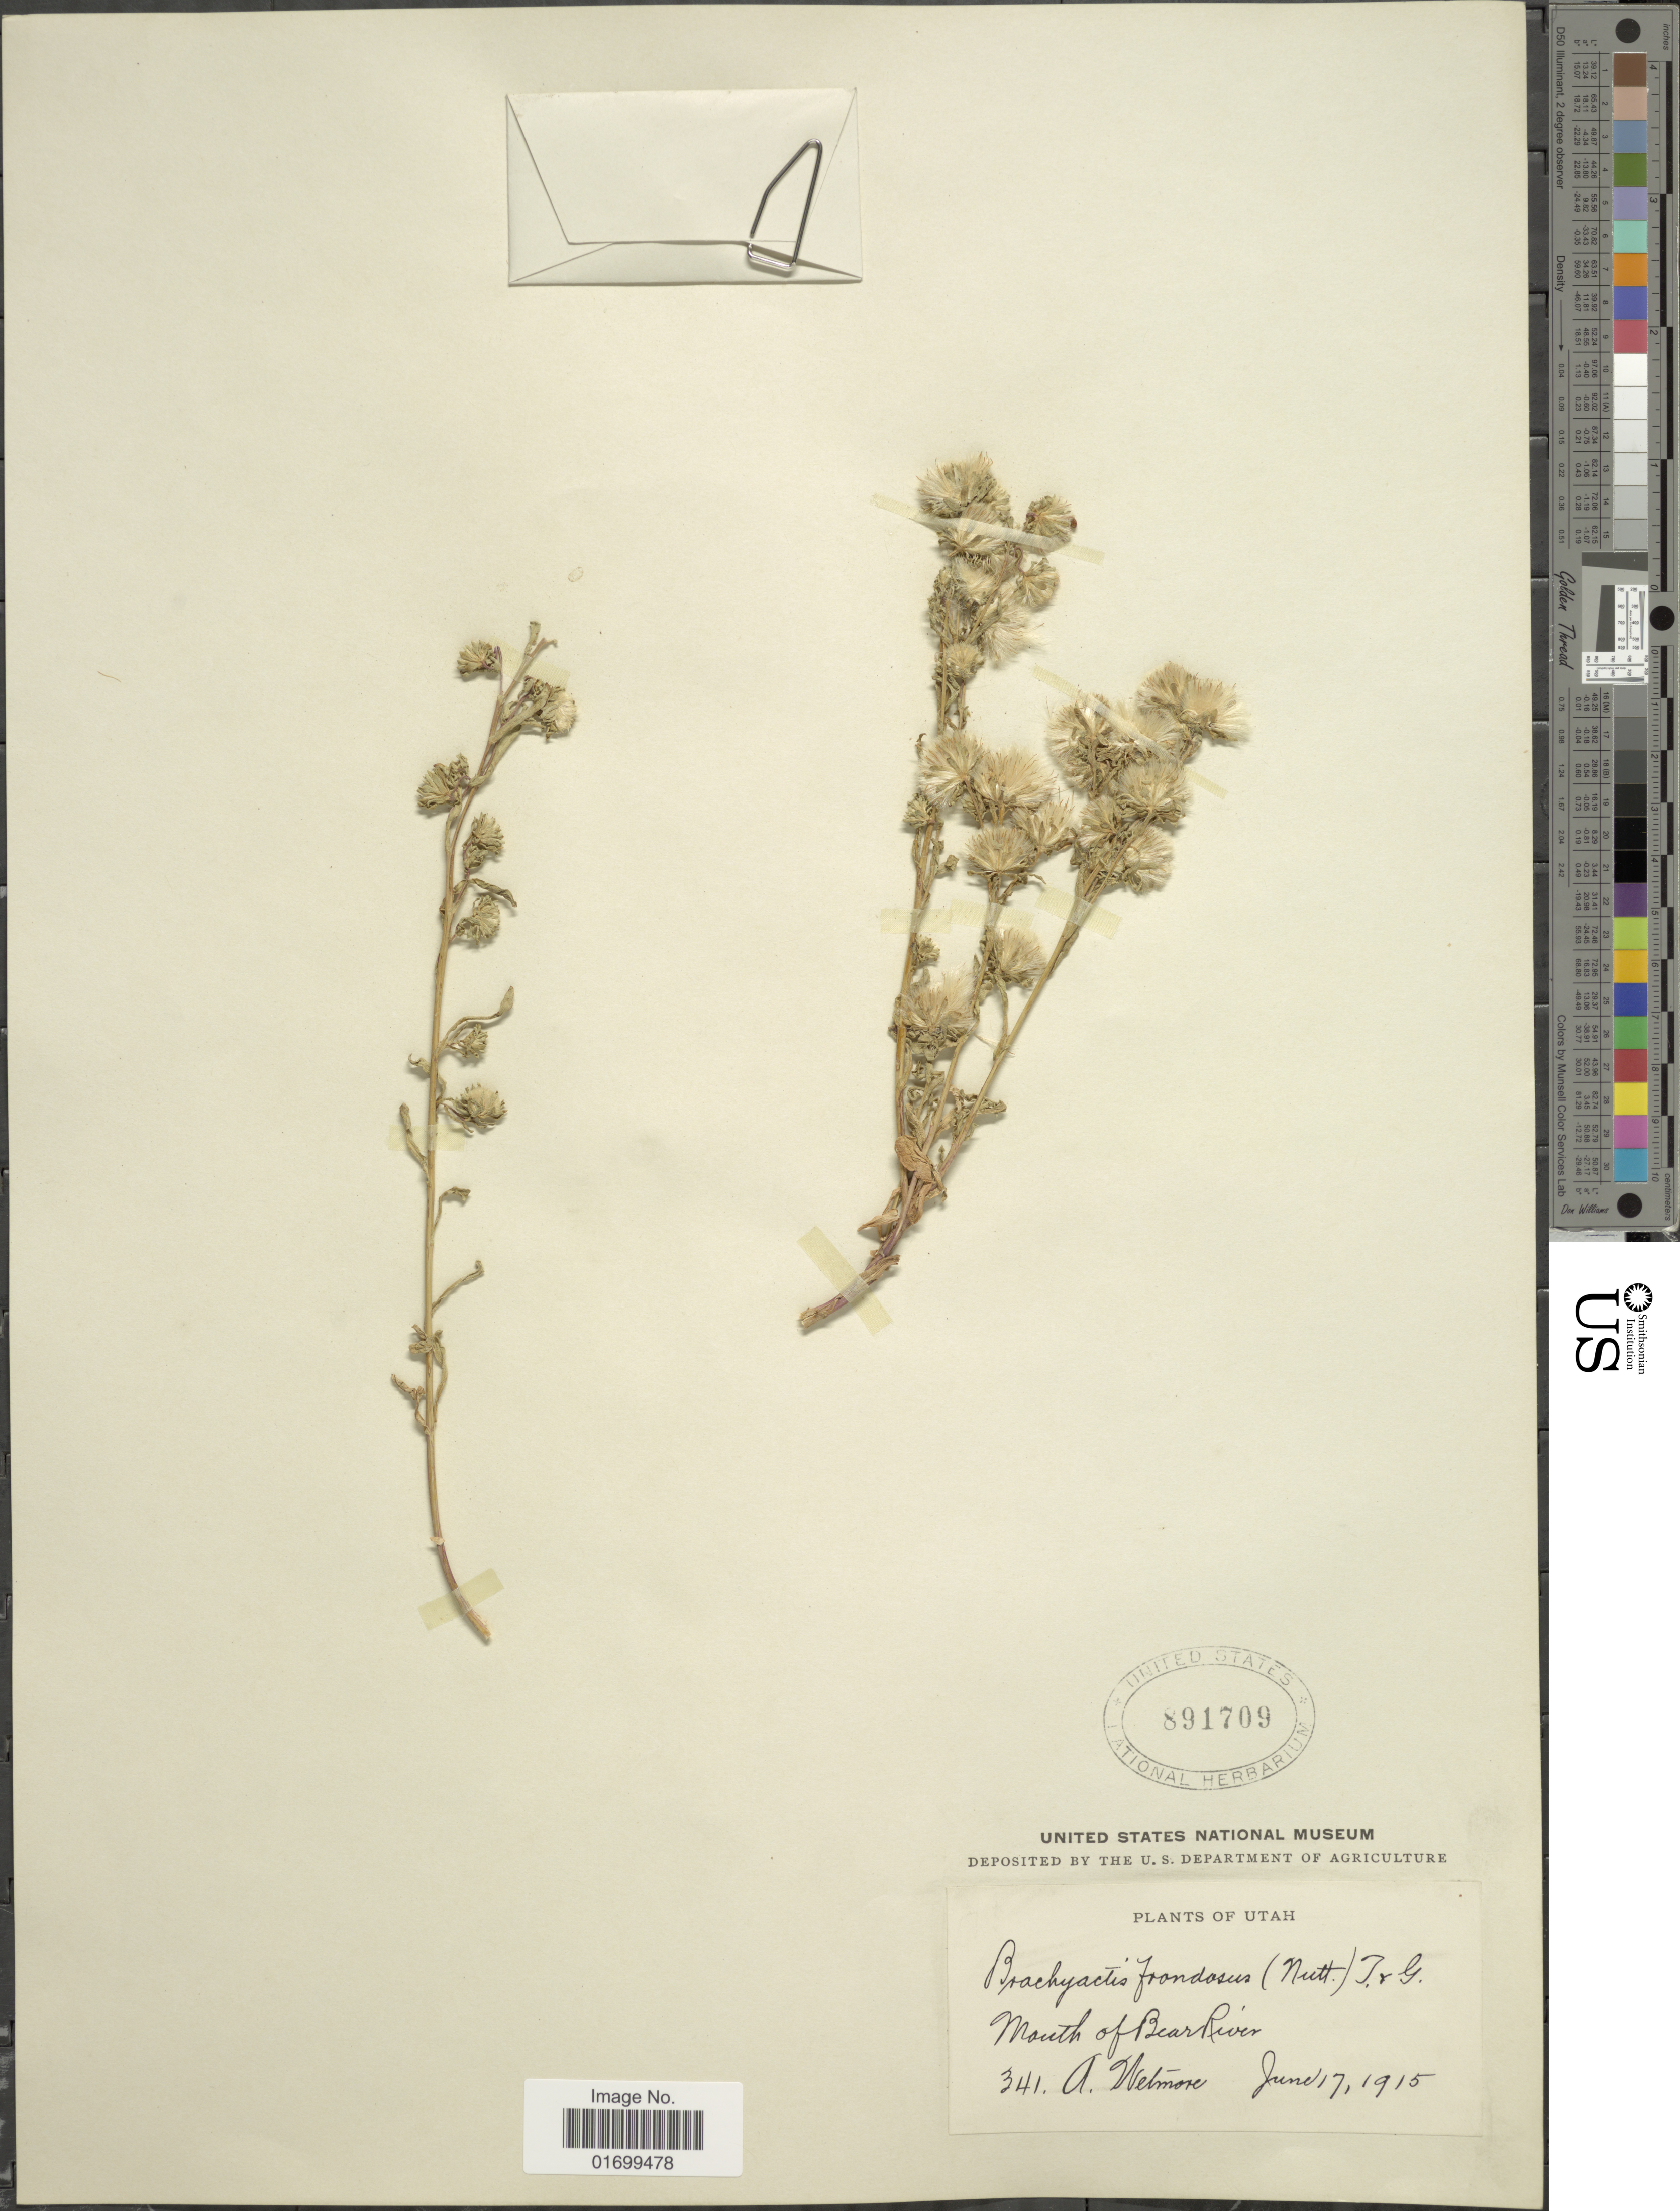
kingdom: Plantae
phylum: Tracheophyta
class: Magnoliopsida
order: Asterales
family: Asteraceae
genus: Symphyotrichum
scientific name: Symphyotrichum frondosum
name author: (Nutt.) G.L. Nesom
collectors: A. Wetmore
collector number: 341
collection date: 1915-06-17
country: United States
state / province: Utah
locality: Mouth of Bear River.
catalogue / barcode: US 891709